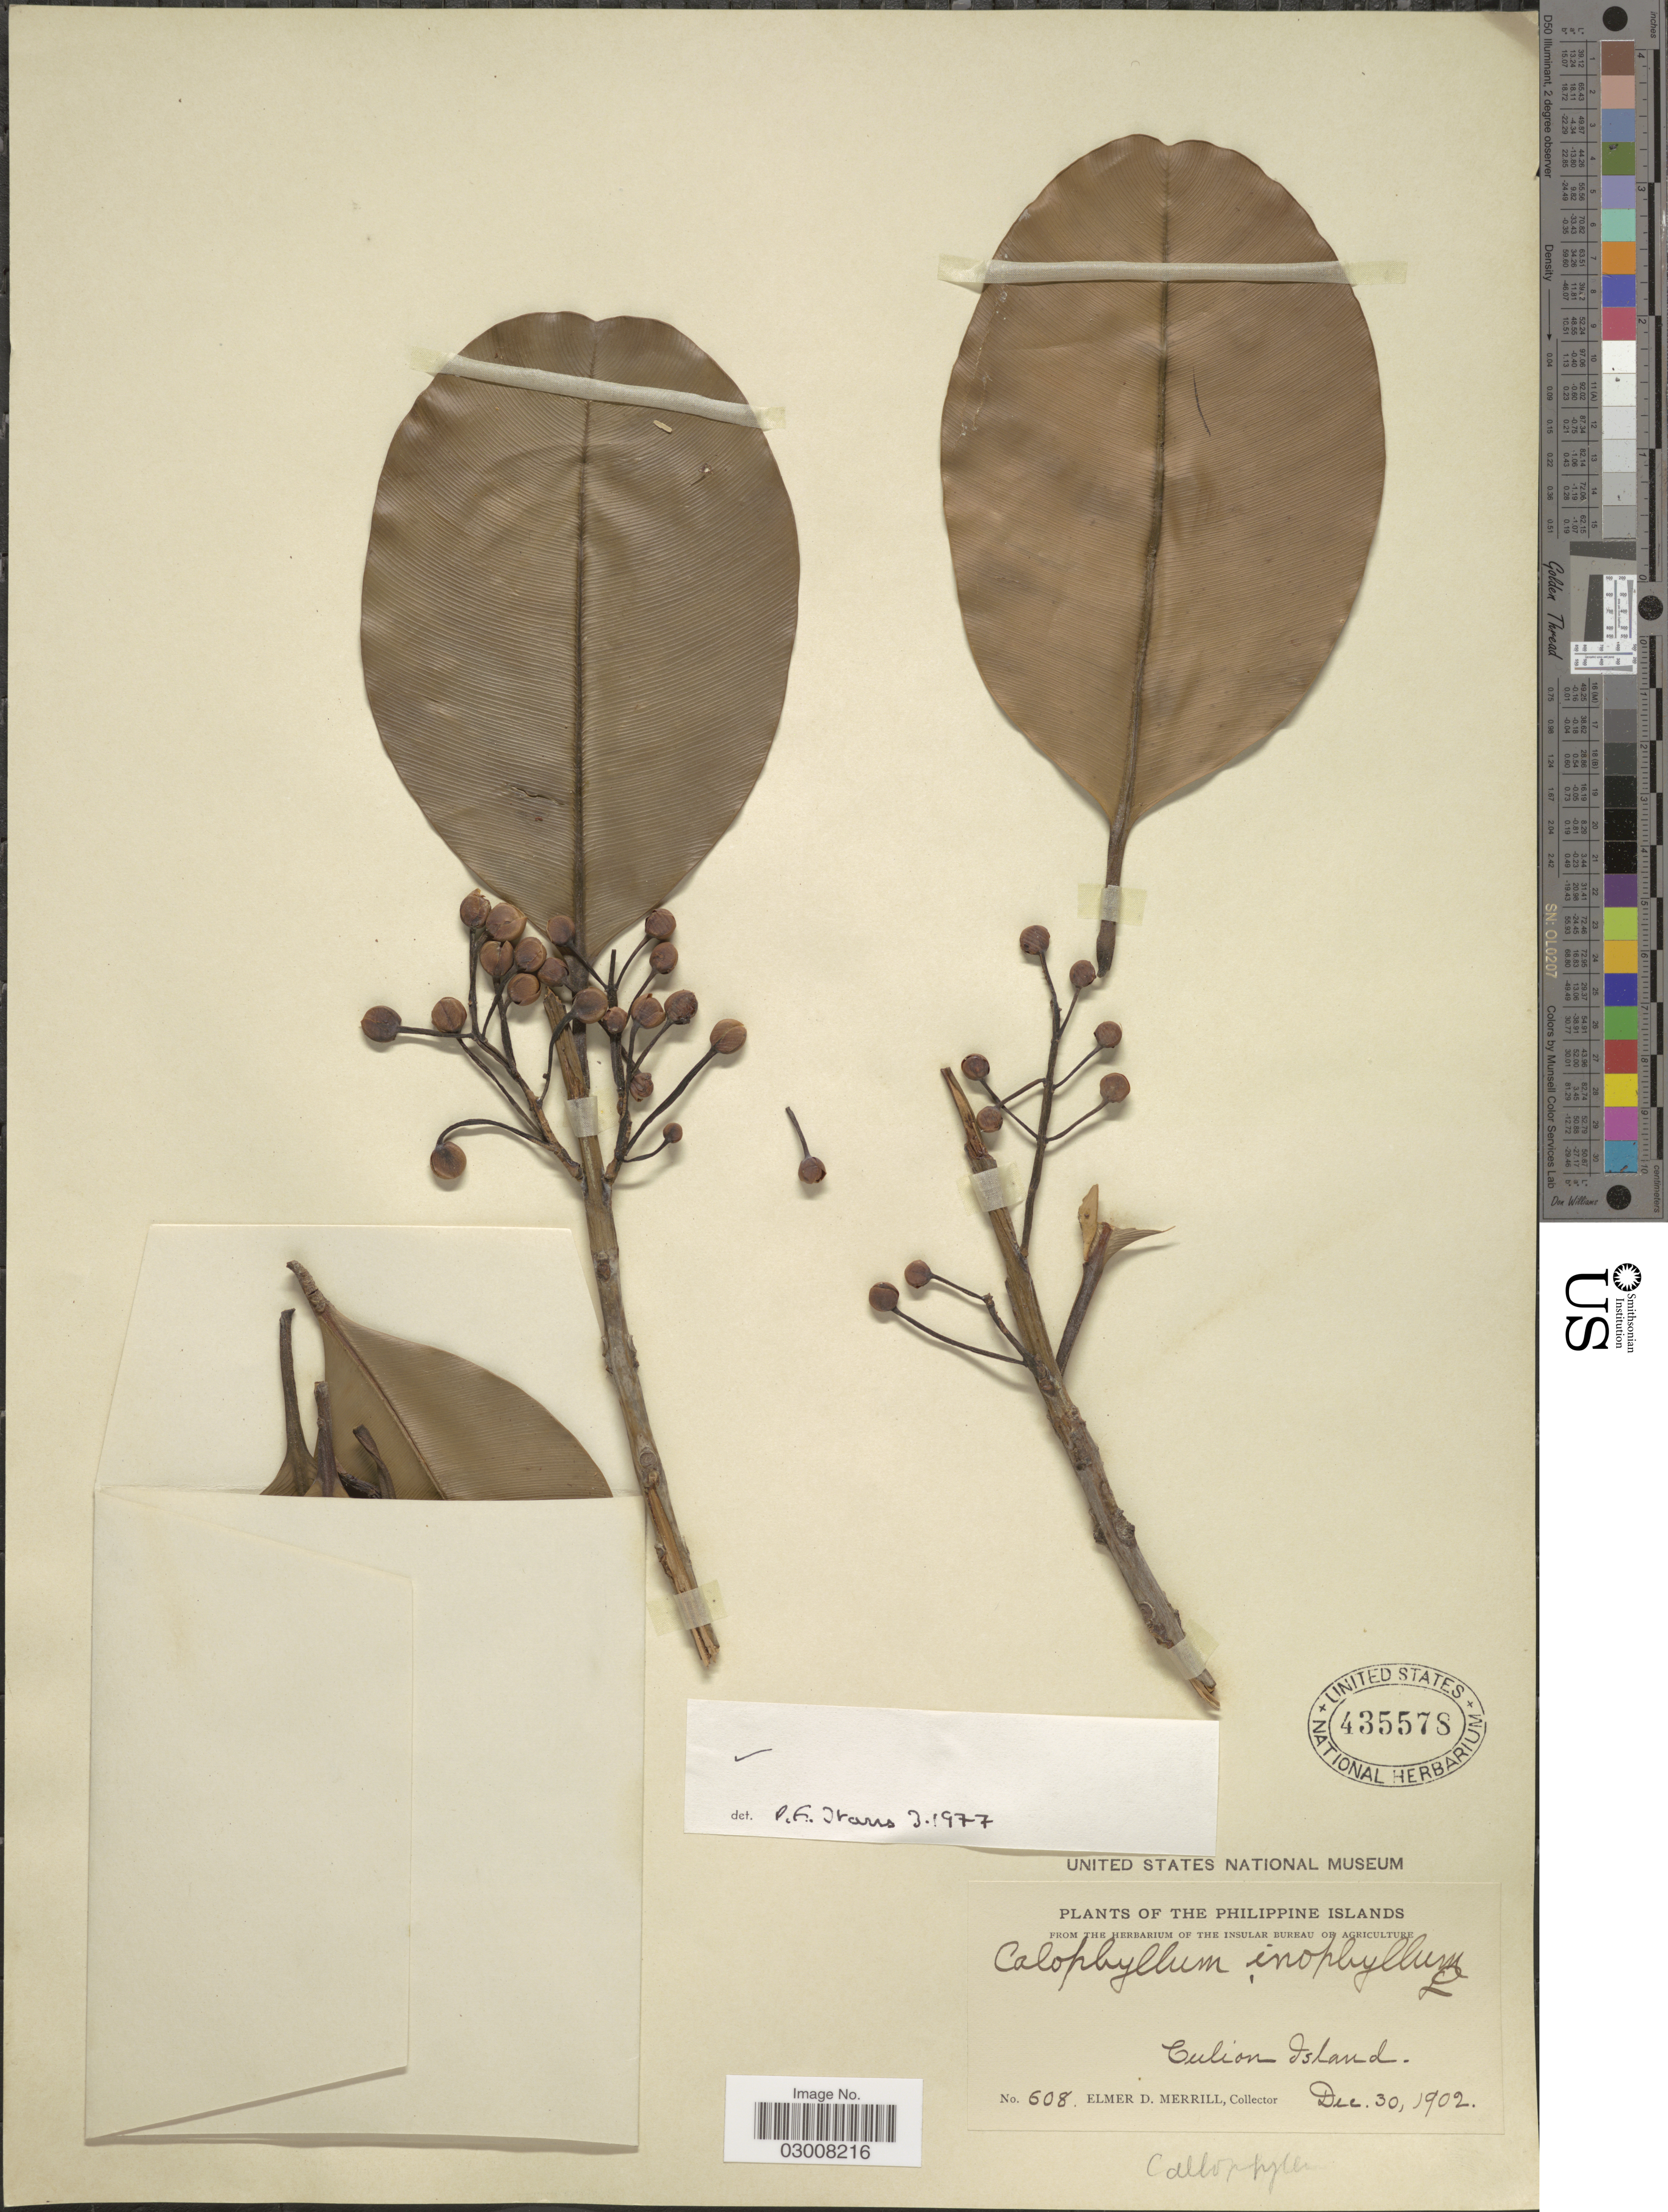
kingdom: Plantae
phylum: Tracheophyta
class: Magnoliopsida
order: Malpighiales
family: Calophyllaceae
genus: Calophyllum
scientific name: Calophyllum inophyllum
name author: L.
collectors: E. D. Merrill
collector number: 608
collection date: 1902-12-30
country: Philippines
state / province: Mimaropa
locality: Culion Island.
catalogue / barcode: US 435578